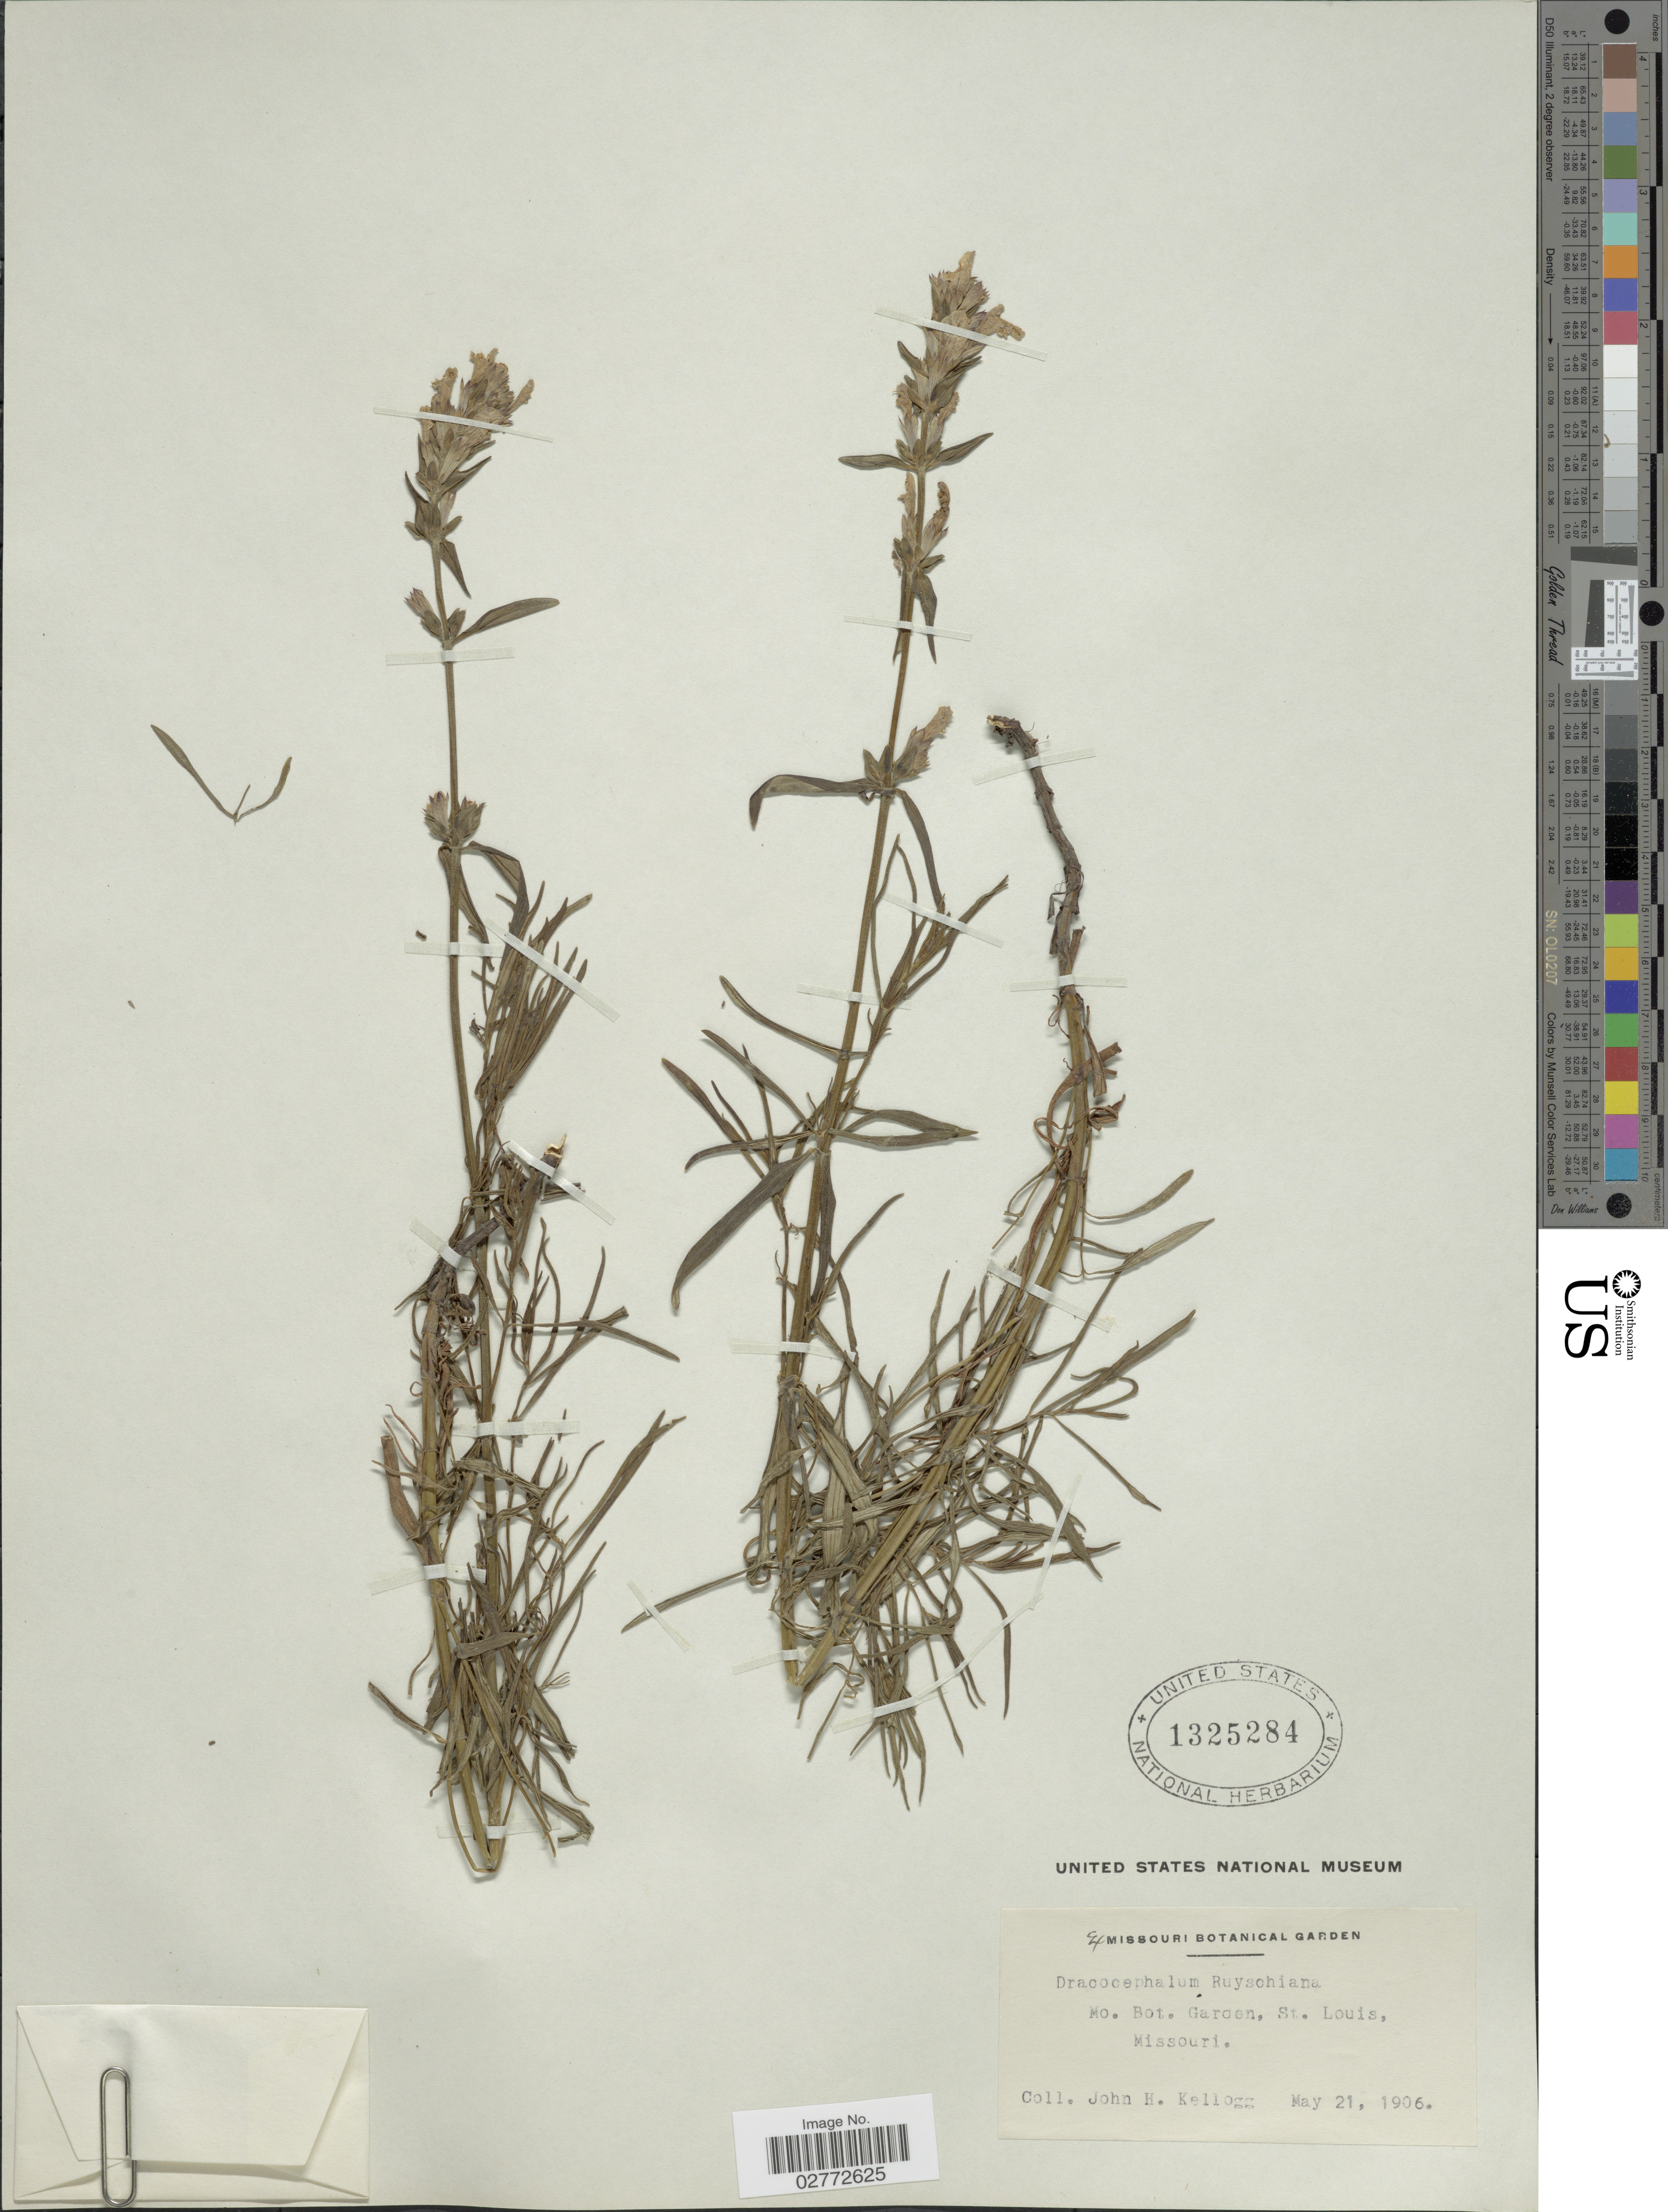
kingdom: Plantae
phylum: Tracheophyta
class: Magnoliopsida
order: Lamiales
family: Lamiaceae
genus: Dracocephalum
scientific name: Dracocephalum ruyschiana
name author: L.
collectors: J. H. Kellogg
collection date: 1906-05-21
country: United States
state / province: Missouri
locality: Mo. Bot. Garden, St. Louis.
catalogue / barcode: US 1325284